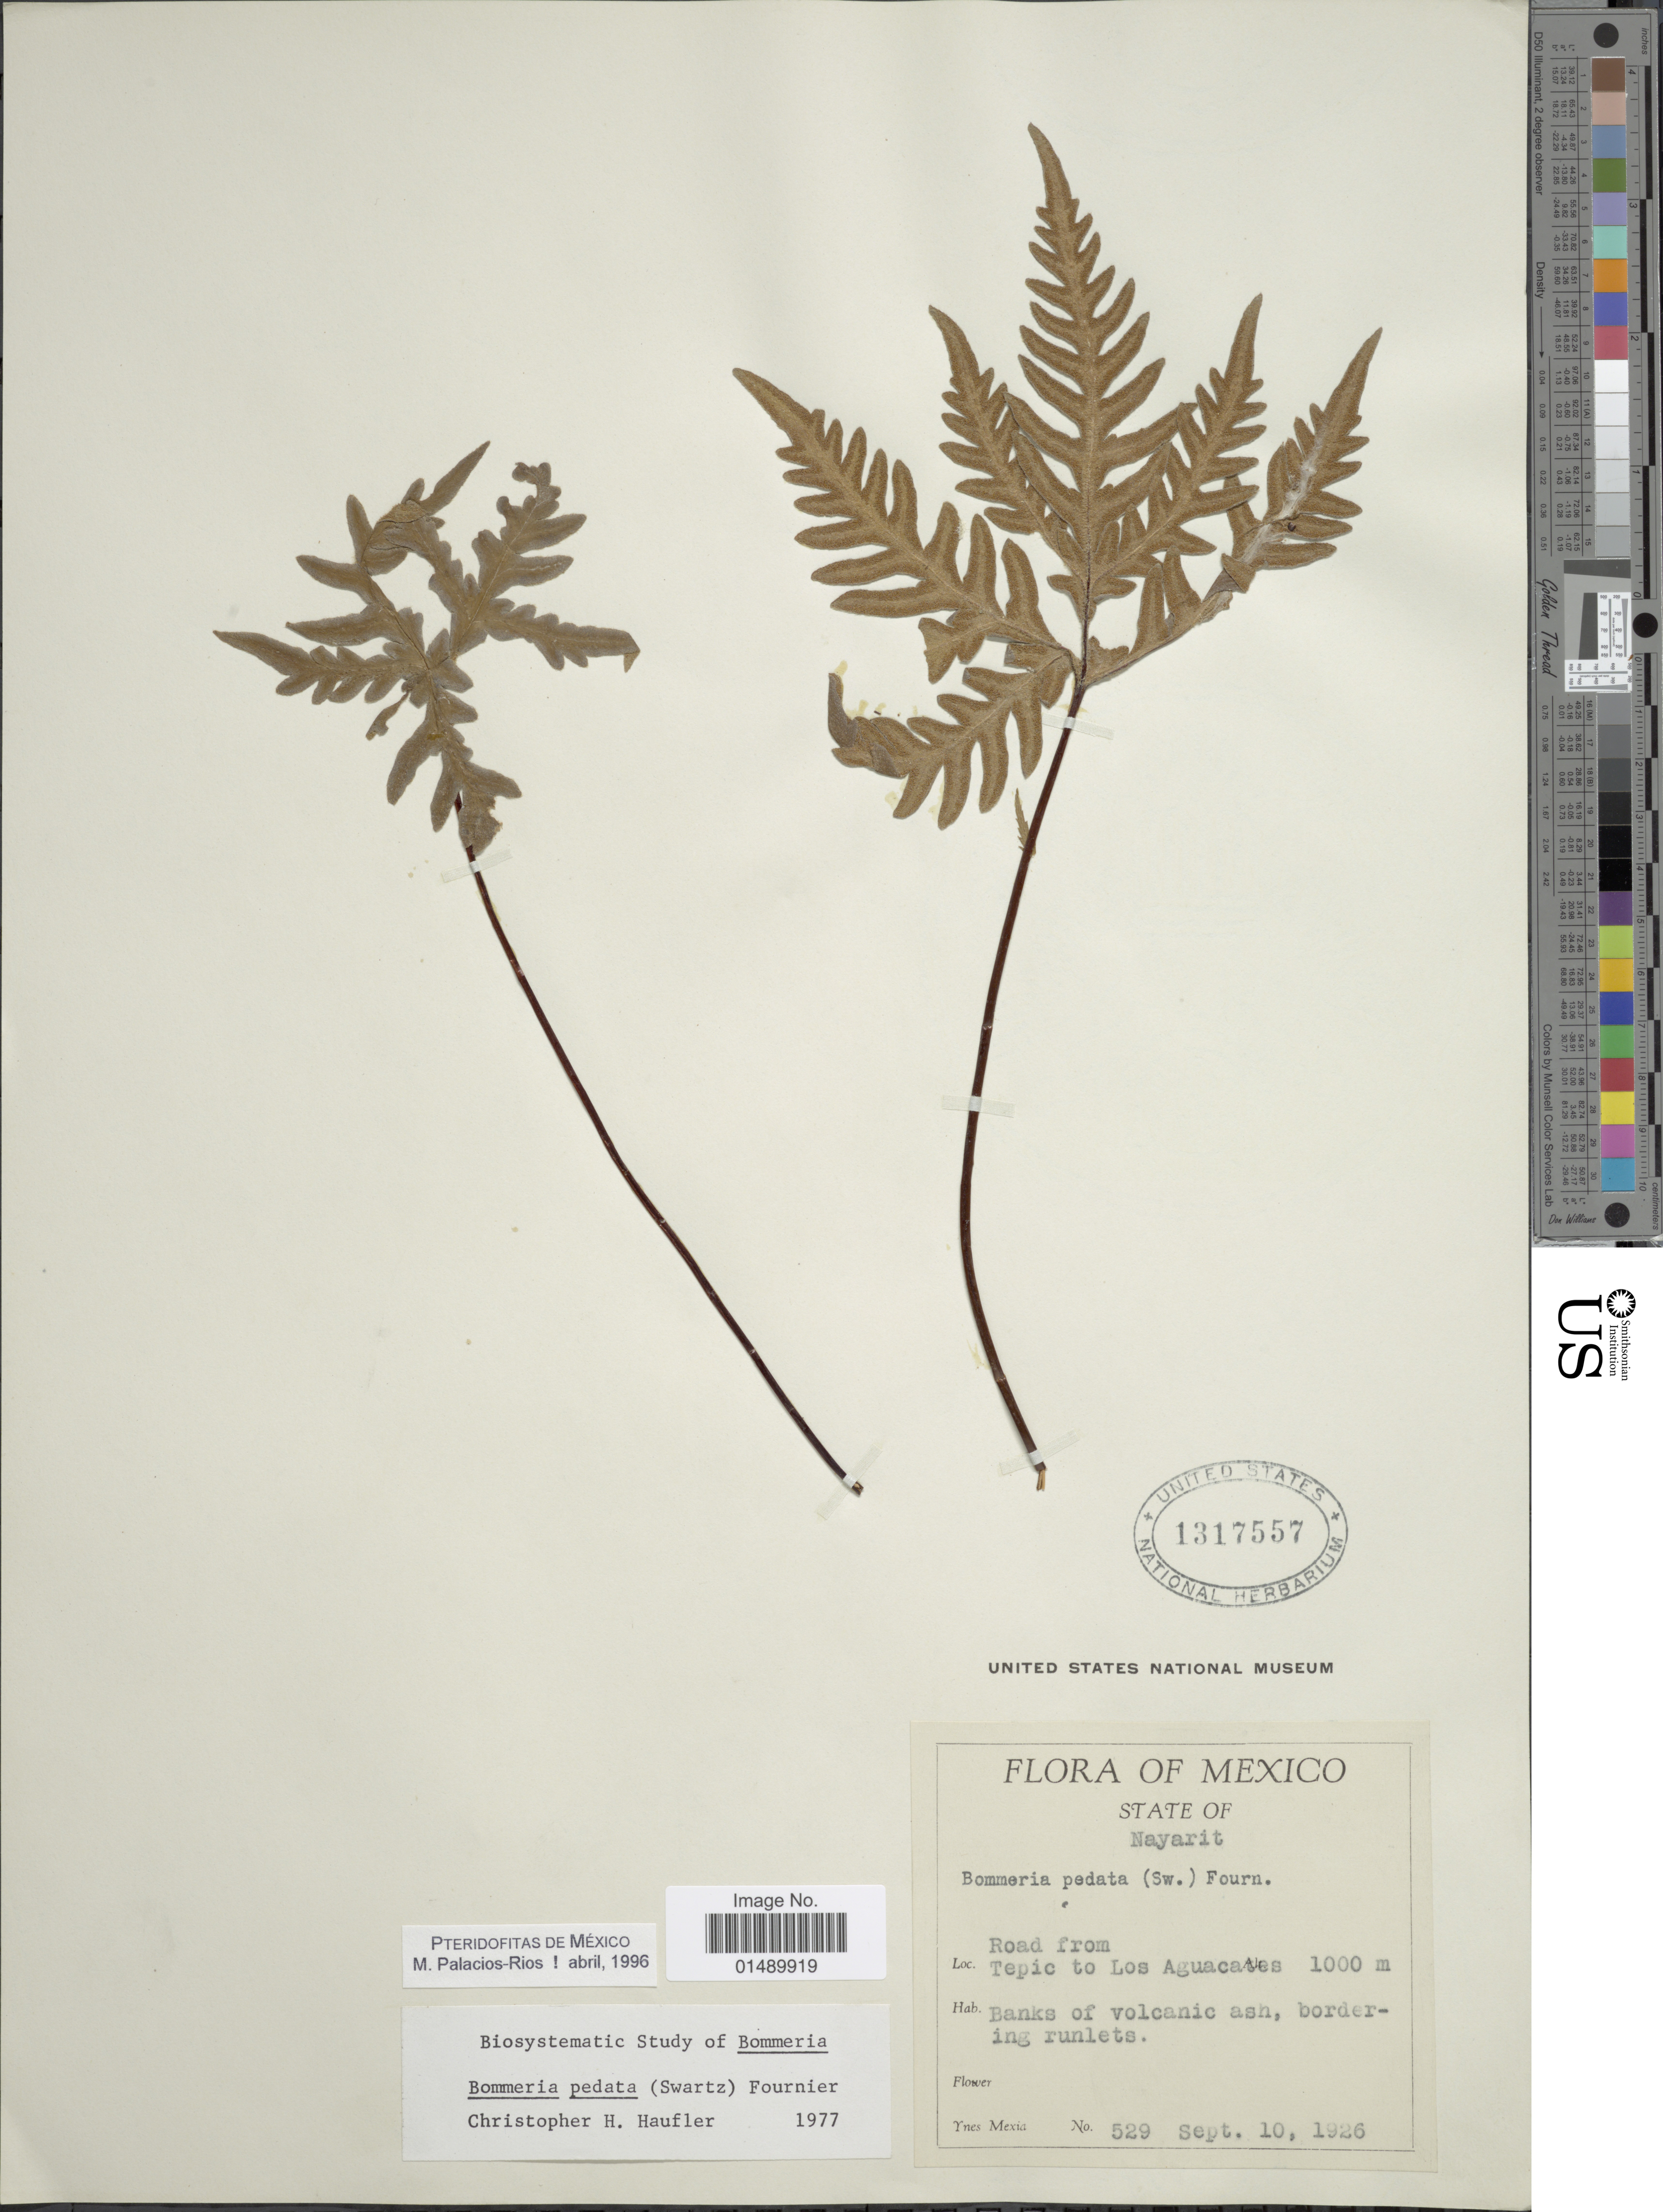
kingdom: Plantae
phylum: Tracheophyta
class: Polypodiopsida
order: Polypodiales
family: Pteridaceae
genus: Bommeria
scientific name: Bommeria pedata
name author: (Sw.) E. Fourn.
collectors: Y. Mexia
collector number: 529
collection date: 1926-09-10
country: Mexico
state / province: Nayarit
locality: Mexico, State of Nayarit, road from Tepic to Los Aguacates.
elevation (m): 1000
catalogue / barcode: US 1317557